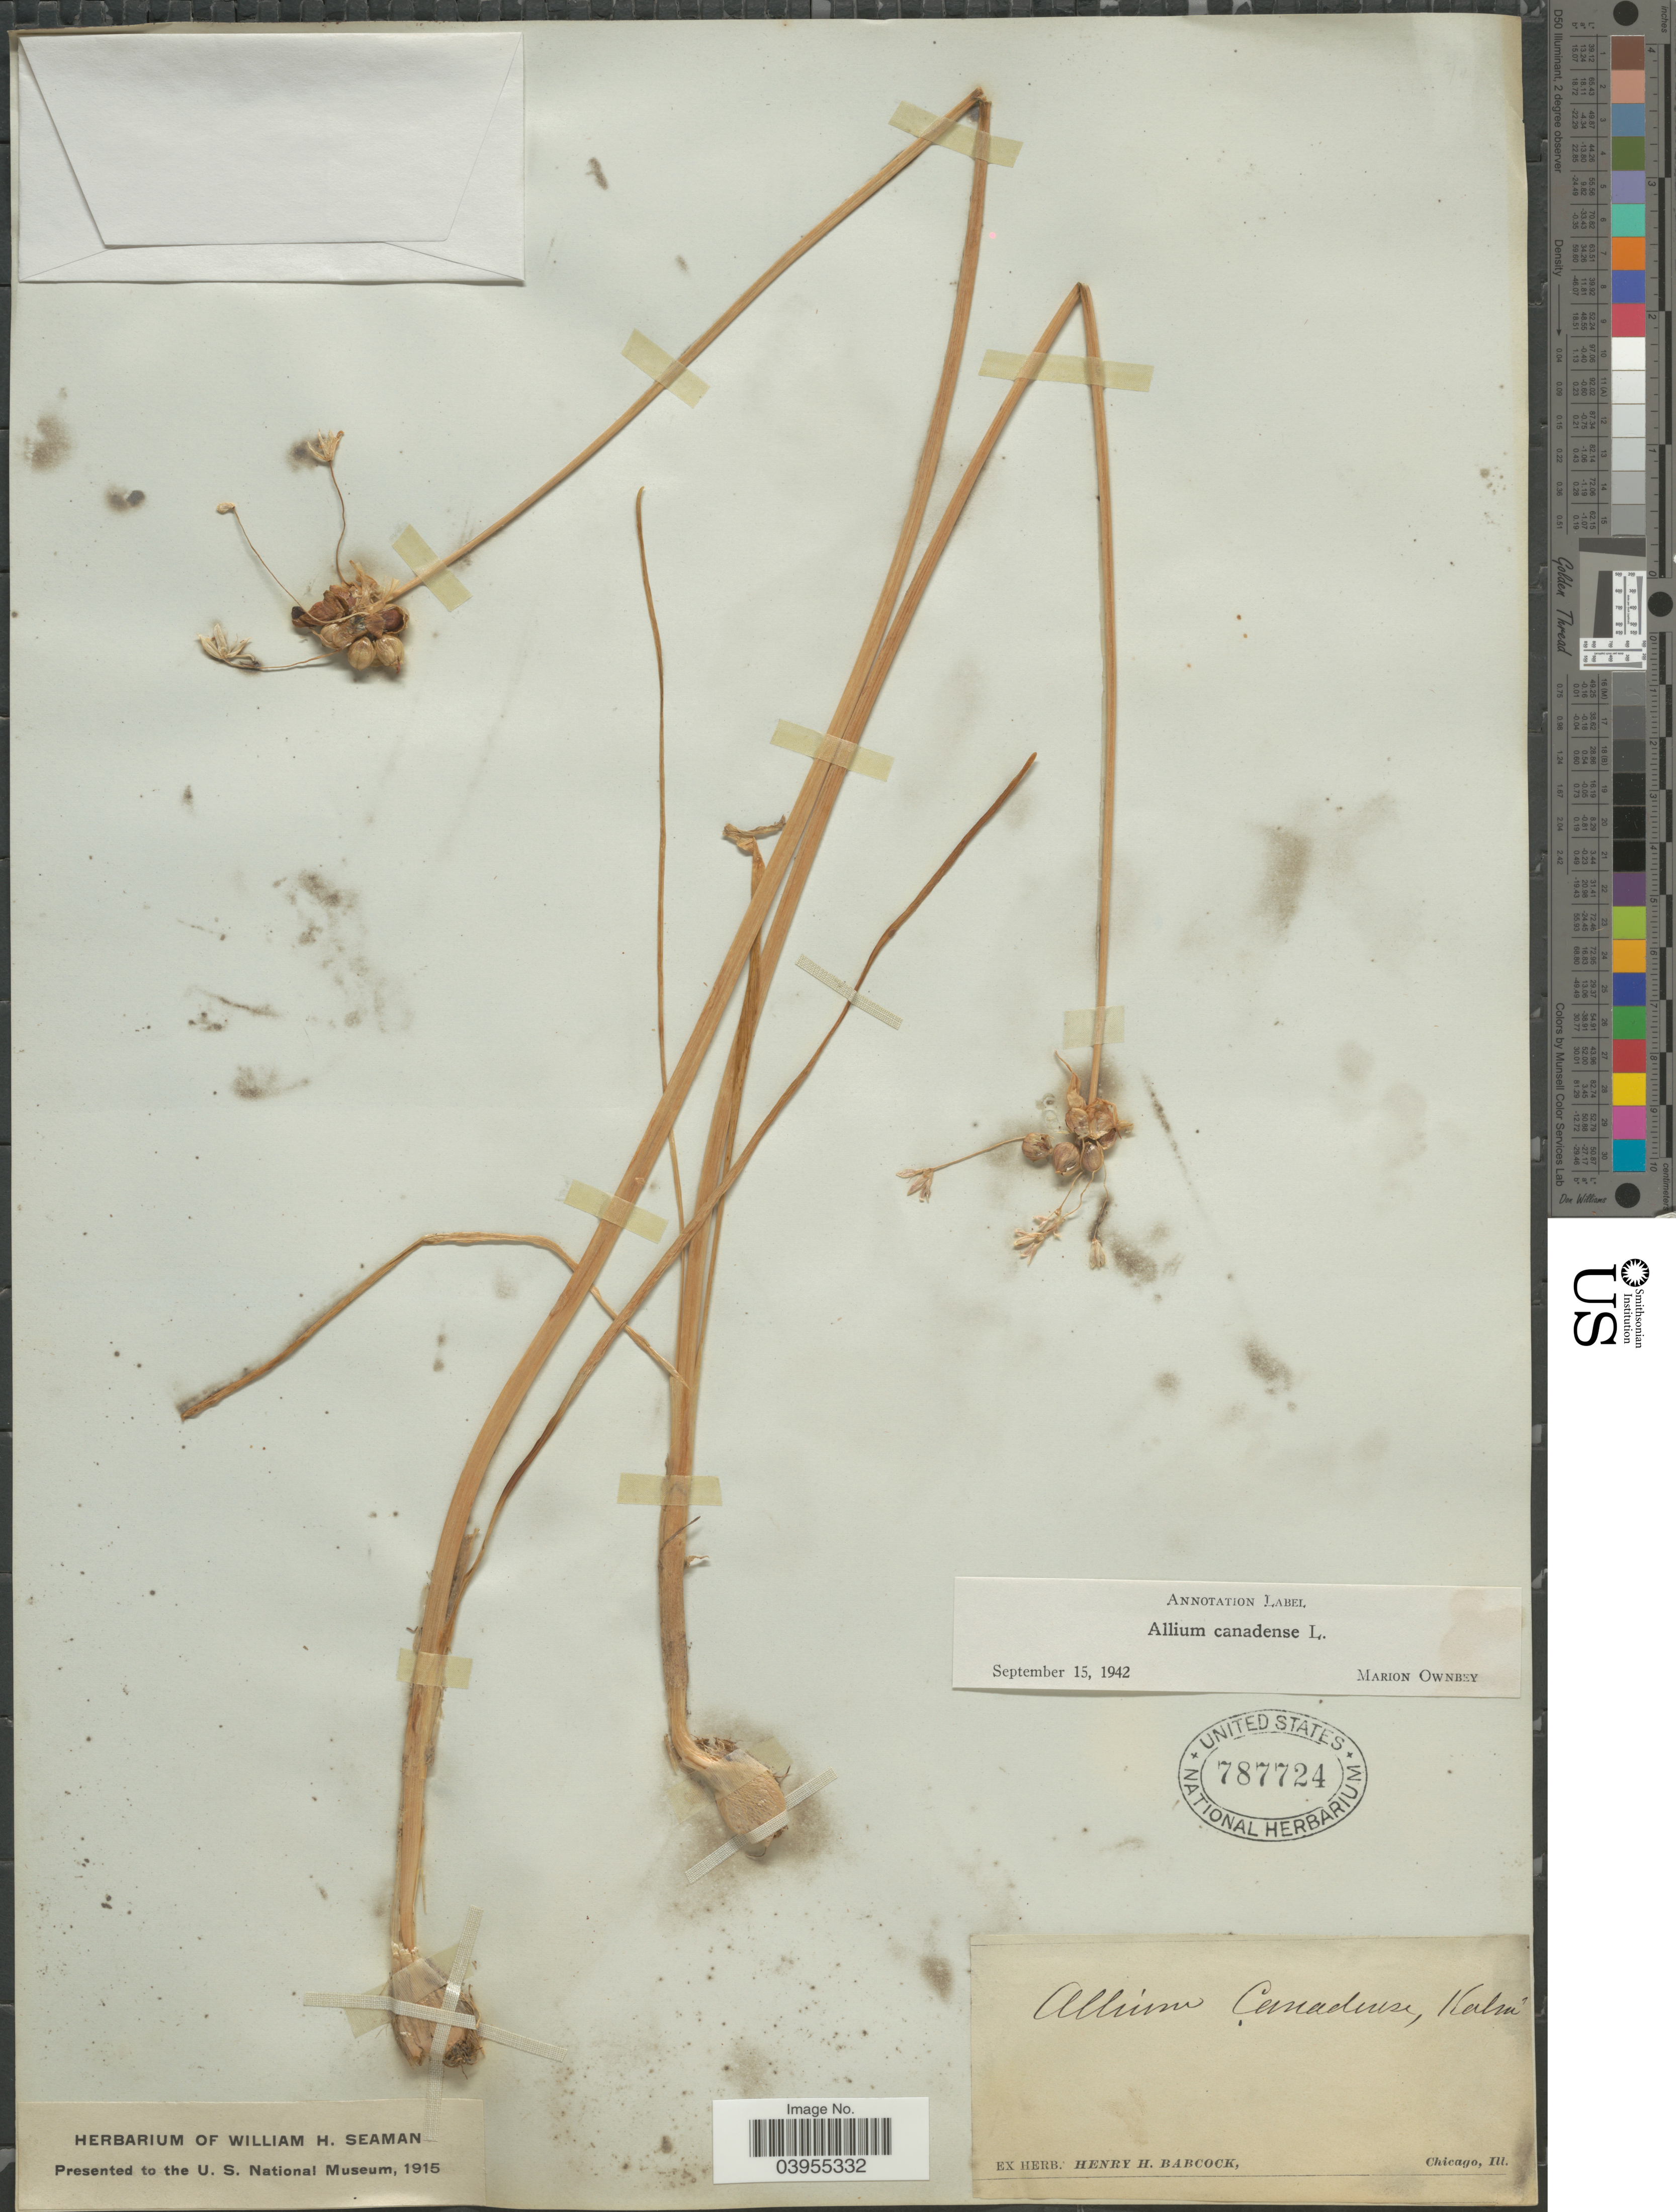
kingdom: Plantae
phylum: Tracheophyta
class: Liliopsida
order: Asparagales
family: Amaryllidaceae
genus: Allium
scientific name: Allium canadense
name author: L.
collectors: ex herb. Henry Homes Babcock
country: United States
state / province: Illinois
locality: Chicago.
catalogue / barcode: US 787724